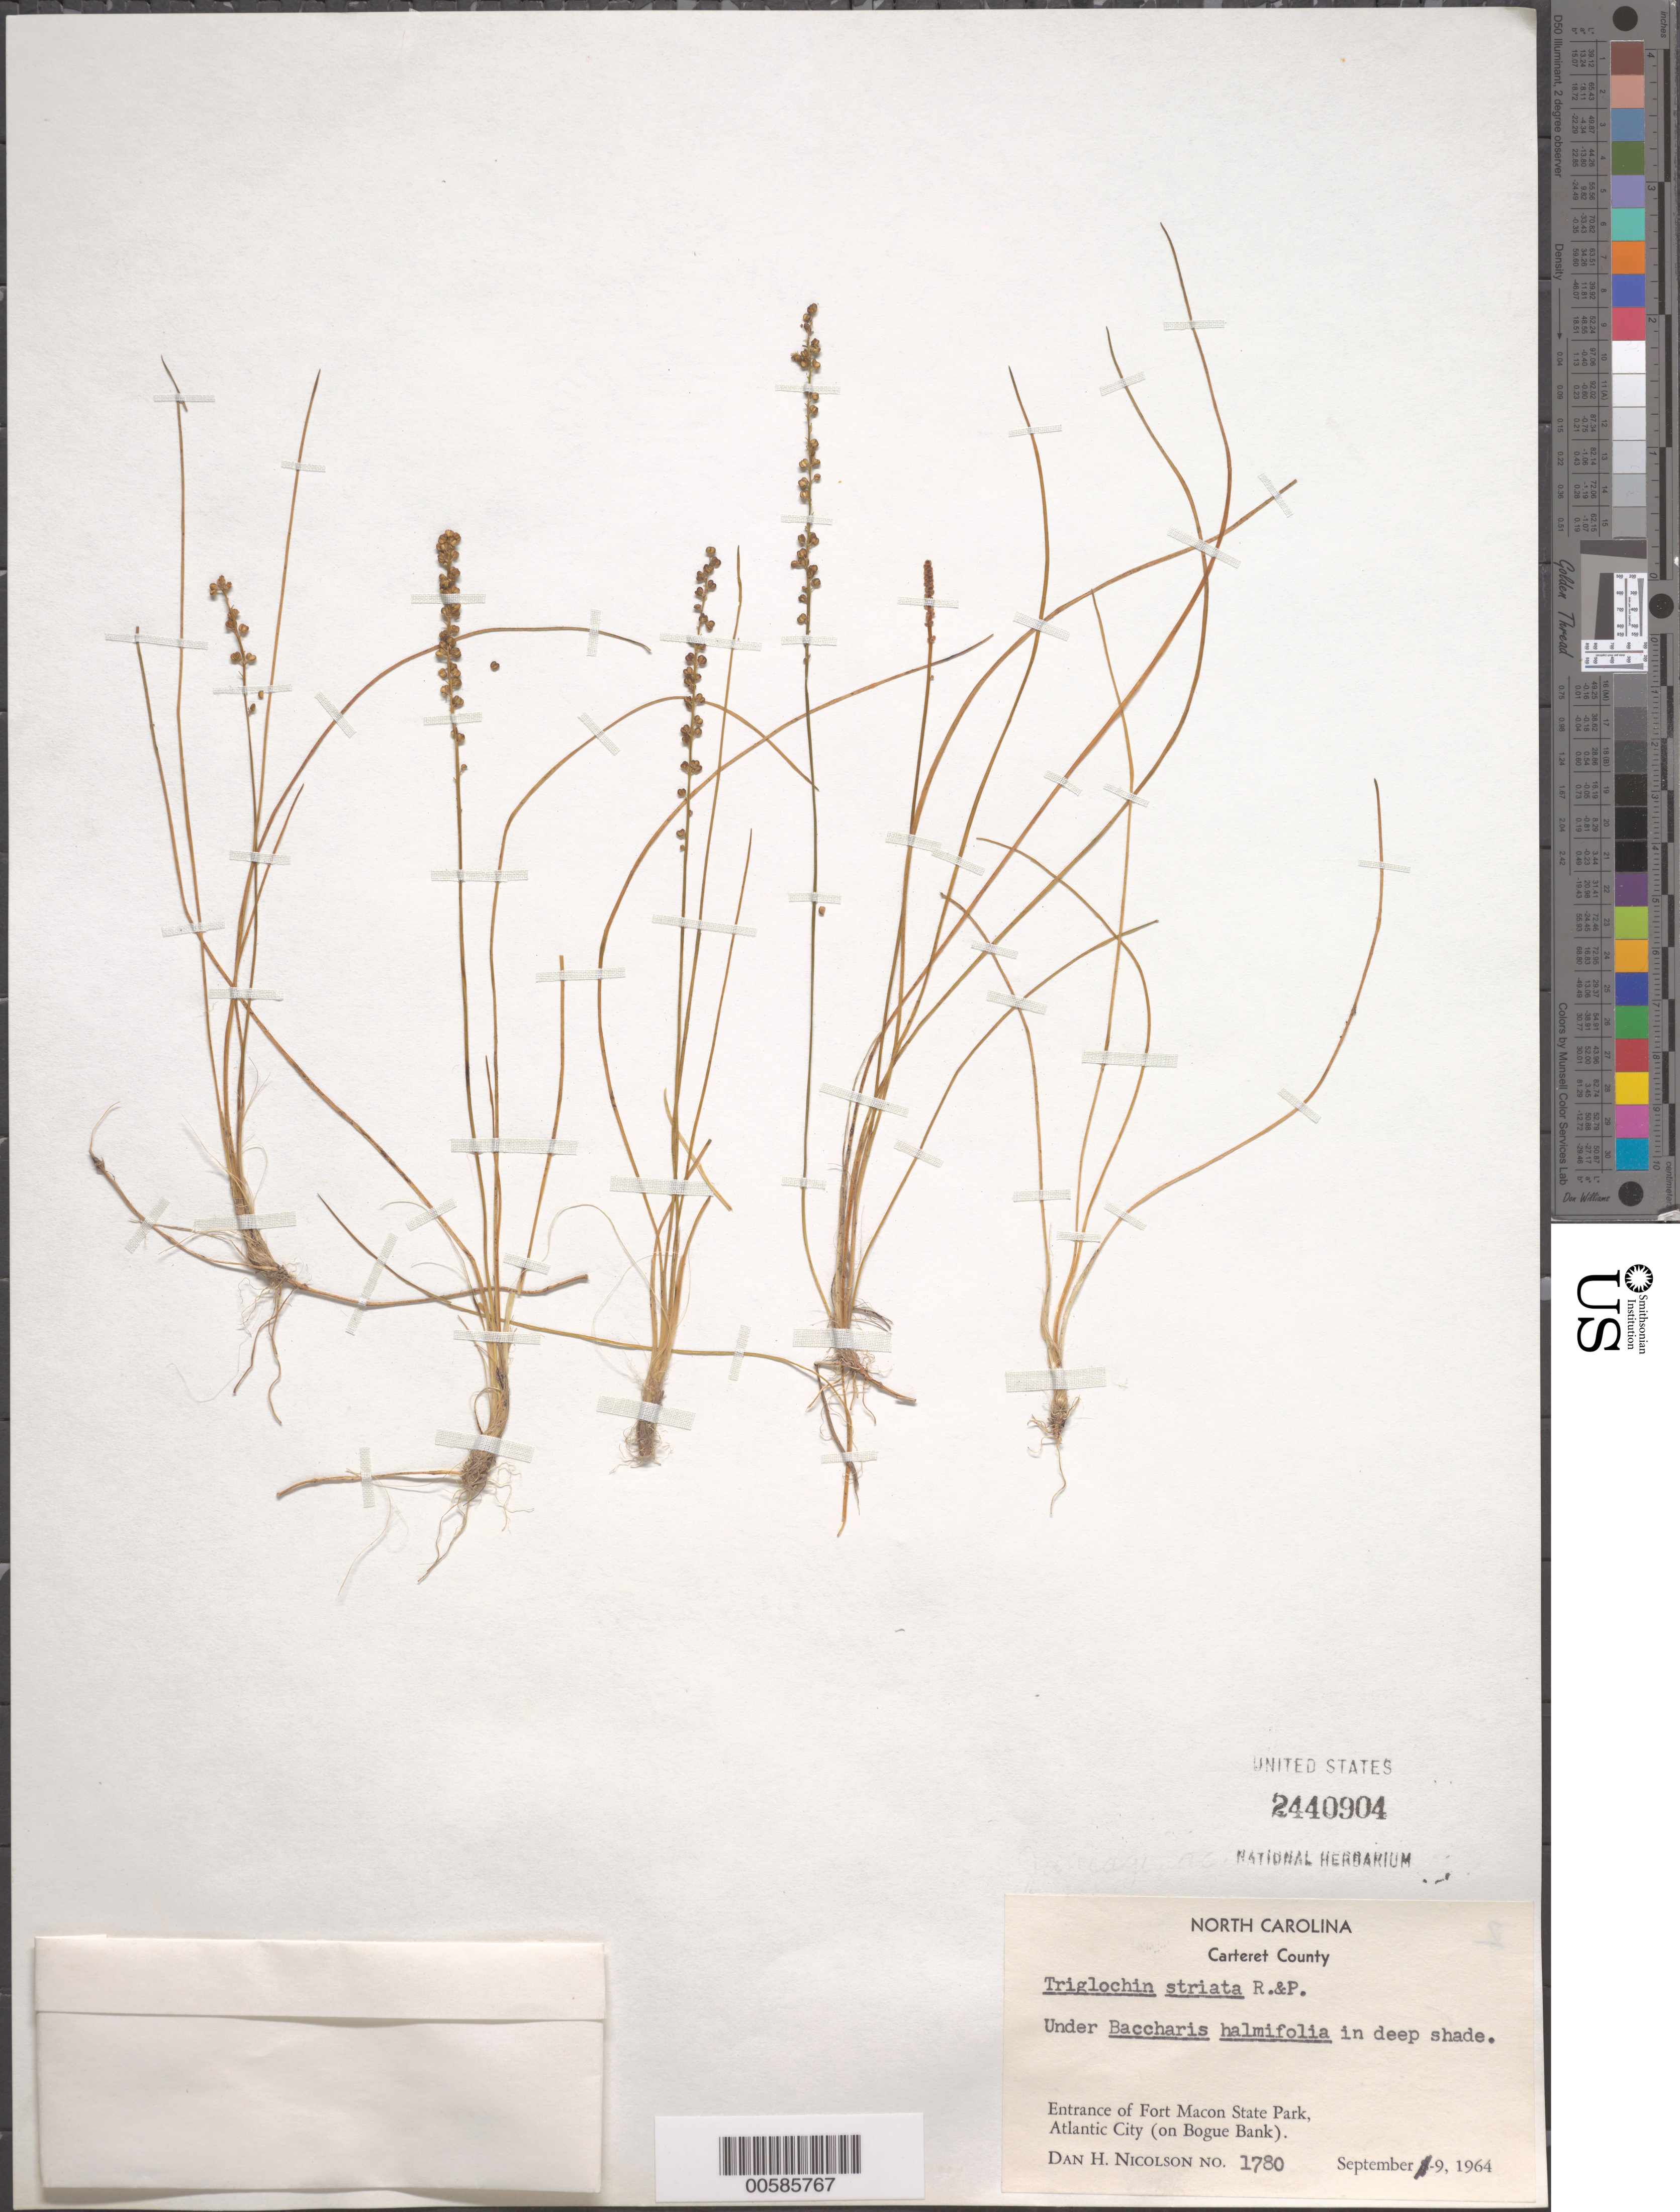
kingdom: Plantae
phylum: Tracheophyta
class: Liliopsida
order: Alismatales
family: Juncaginaceae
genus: Triglochin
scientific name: Triglochin striata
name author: Ruiz & Pav.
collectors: D. H. Nicolson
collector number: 1780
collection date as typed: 09 Sep 1964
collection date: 1964-09-09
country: United States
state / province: North Carolina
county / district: Cartaret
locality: Entrance of Fort Macon State Park, Atlantic City, on Bogue Bank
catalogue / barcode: US 2440904